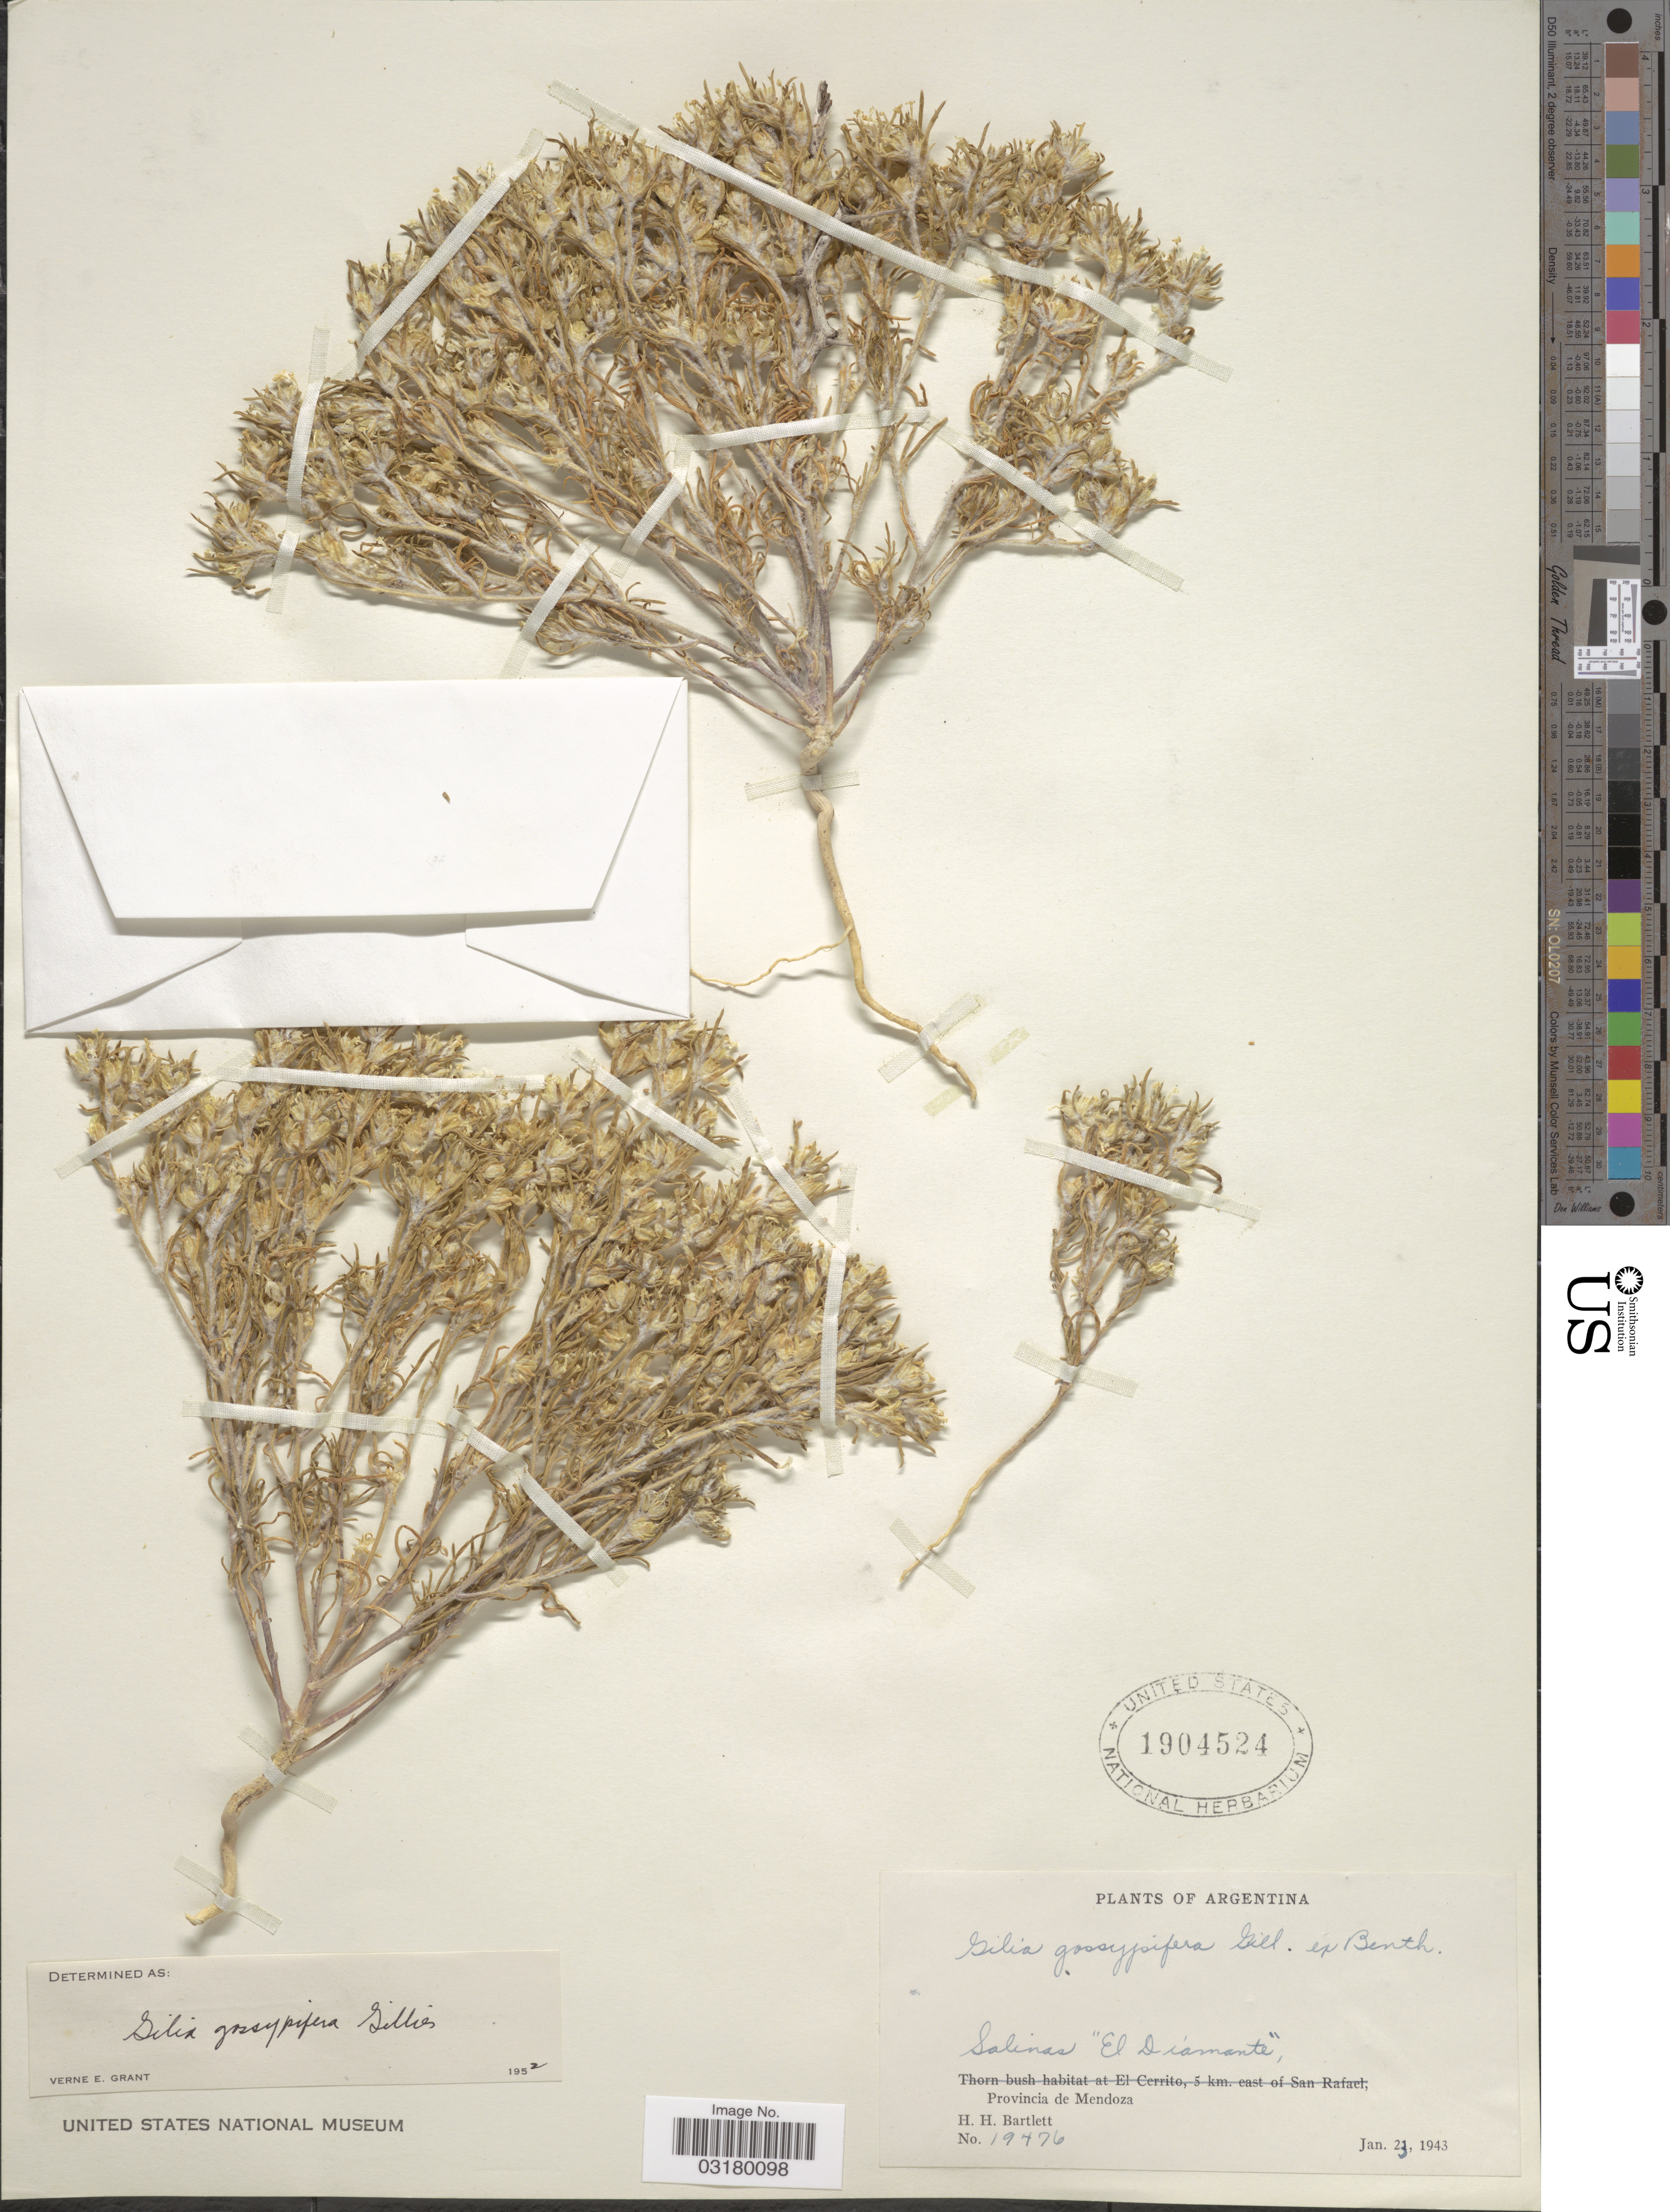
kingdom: Plantae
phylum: Tracheophyta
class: Magnoliopsida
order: Ericales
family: Polemoniaceae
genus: Ipomopsis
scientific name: Ipomopsis gossypifera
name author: (Gillies ex Benth.) V.E. Grant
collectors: H. H. Bartlett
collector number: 19476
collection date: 1943-01-23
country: Argentina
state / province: Mendoza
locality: Salinas "El Diamante". Provincia de Mendoza.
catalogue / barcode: US 1904524